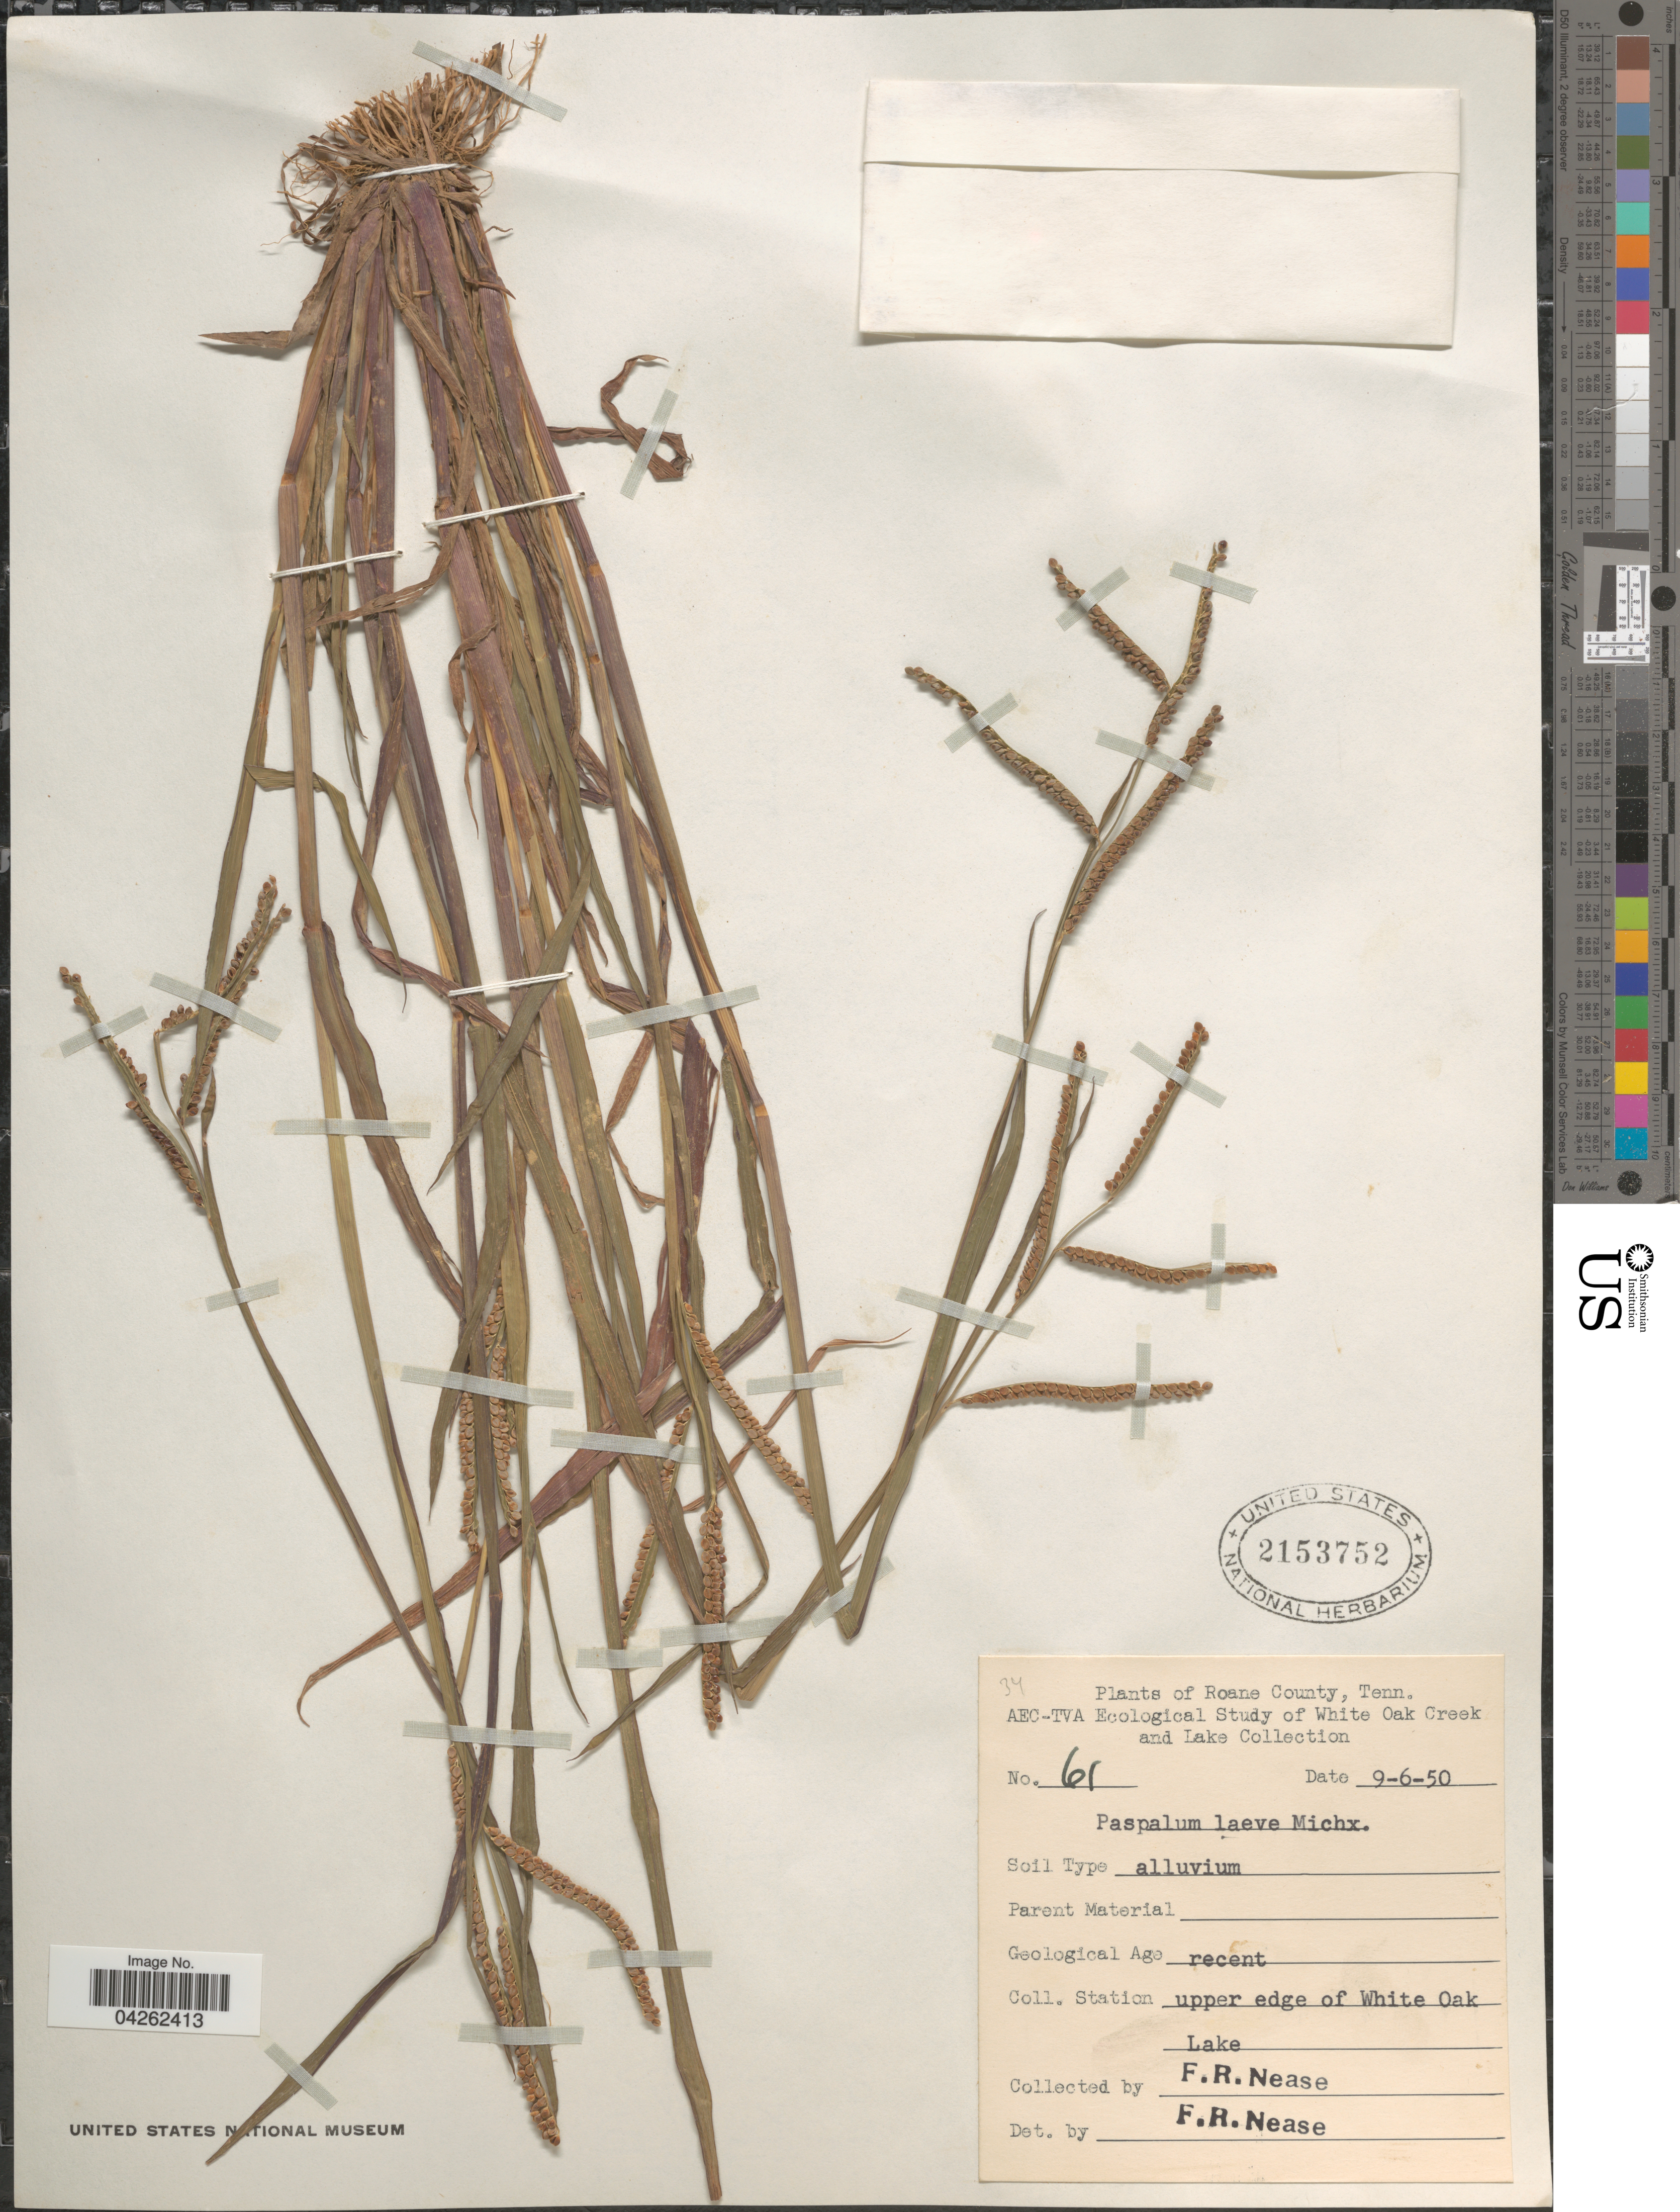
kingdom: Plantae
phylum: Tracheophyta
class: Liliopsida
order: Poales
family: Poaceae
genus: Paspalum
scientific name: Paspalum laeve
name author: Michx.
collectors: F. Nease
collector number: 61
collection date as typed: Transcribed d/m/y: 6/9/50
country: United States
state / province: Tennessee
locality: Roane County. Station upper edge of White Oak Lake.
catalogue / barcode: US 2153752